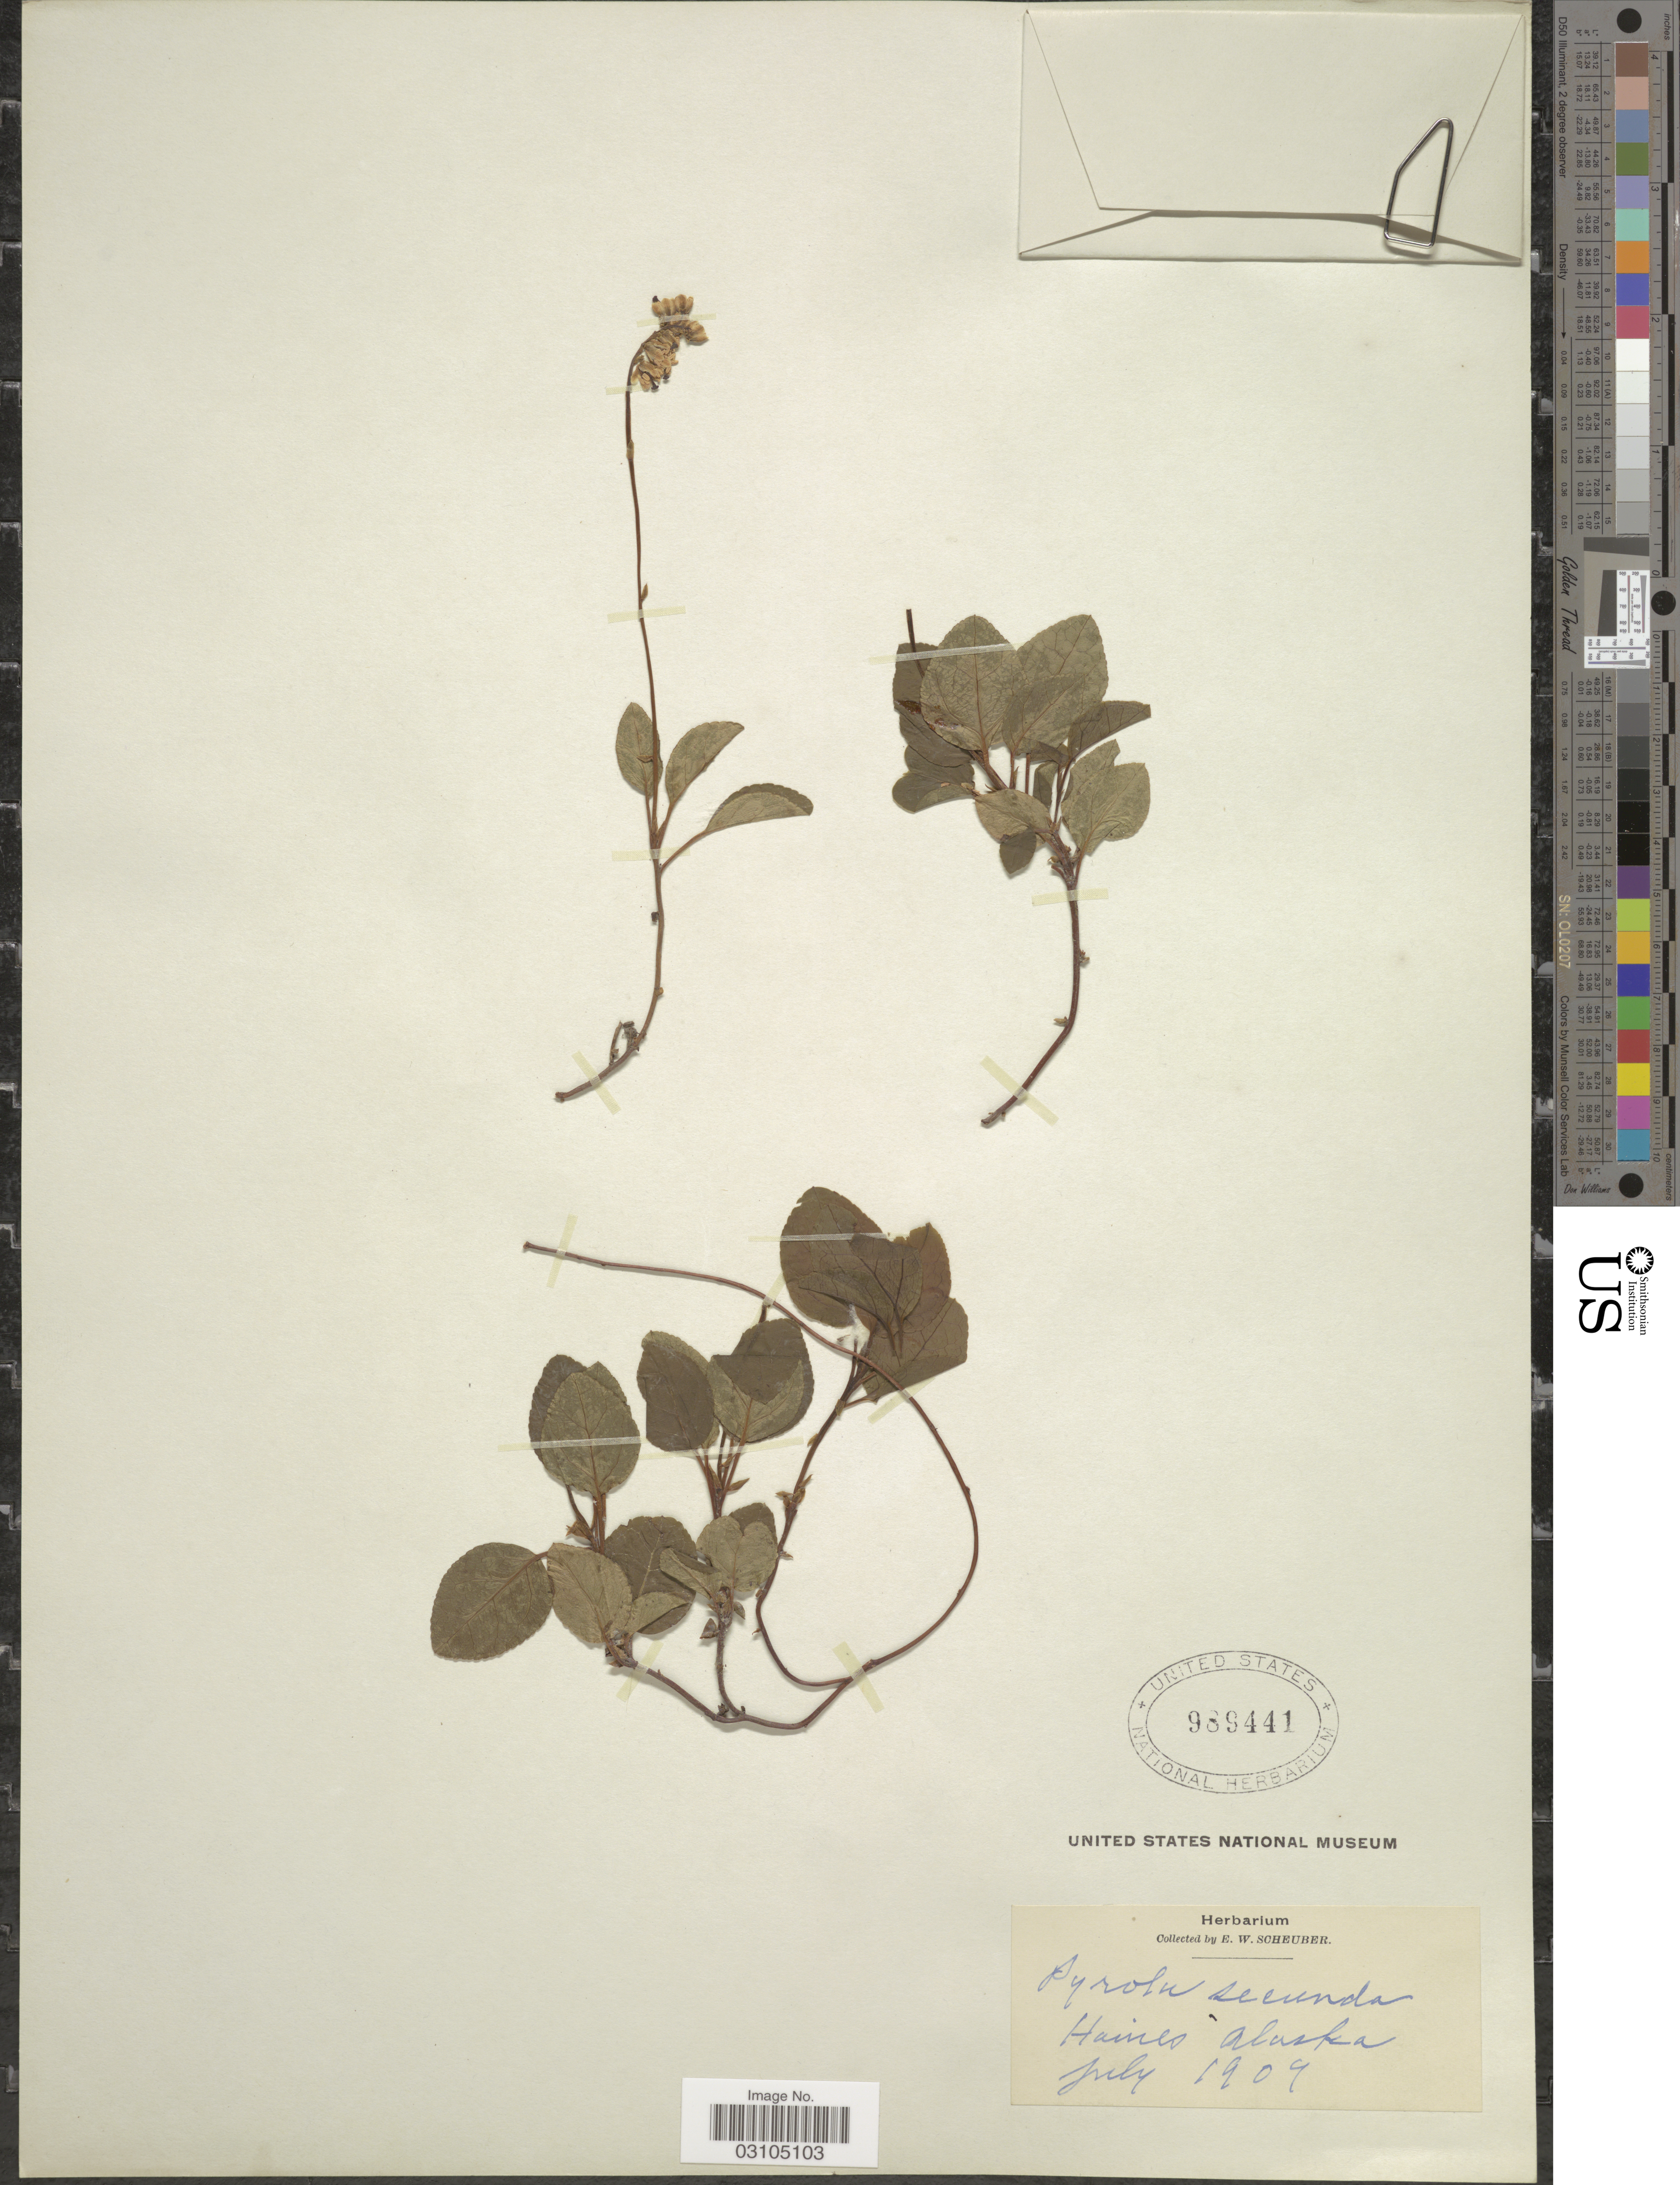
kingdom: Plantae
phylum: Tracheophyta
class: Magnoliopsida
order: Ericales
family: Ericaceae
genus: Orthilia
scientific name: Orthilia secunda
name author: (L.) House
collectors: E. Scheuber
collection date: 1909-07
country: United States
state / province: Alaska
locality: Haines.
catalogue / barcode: US 989441